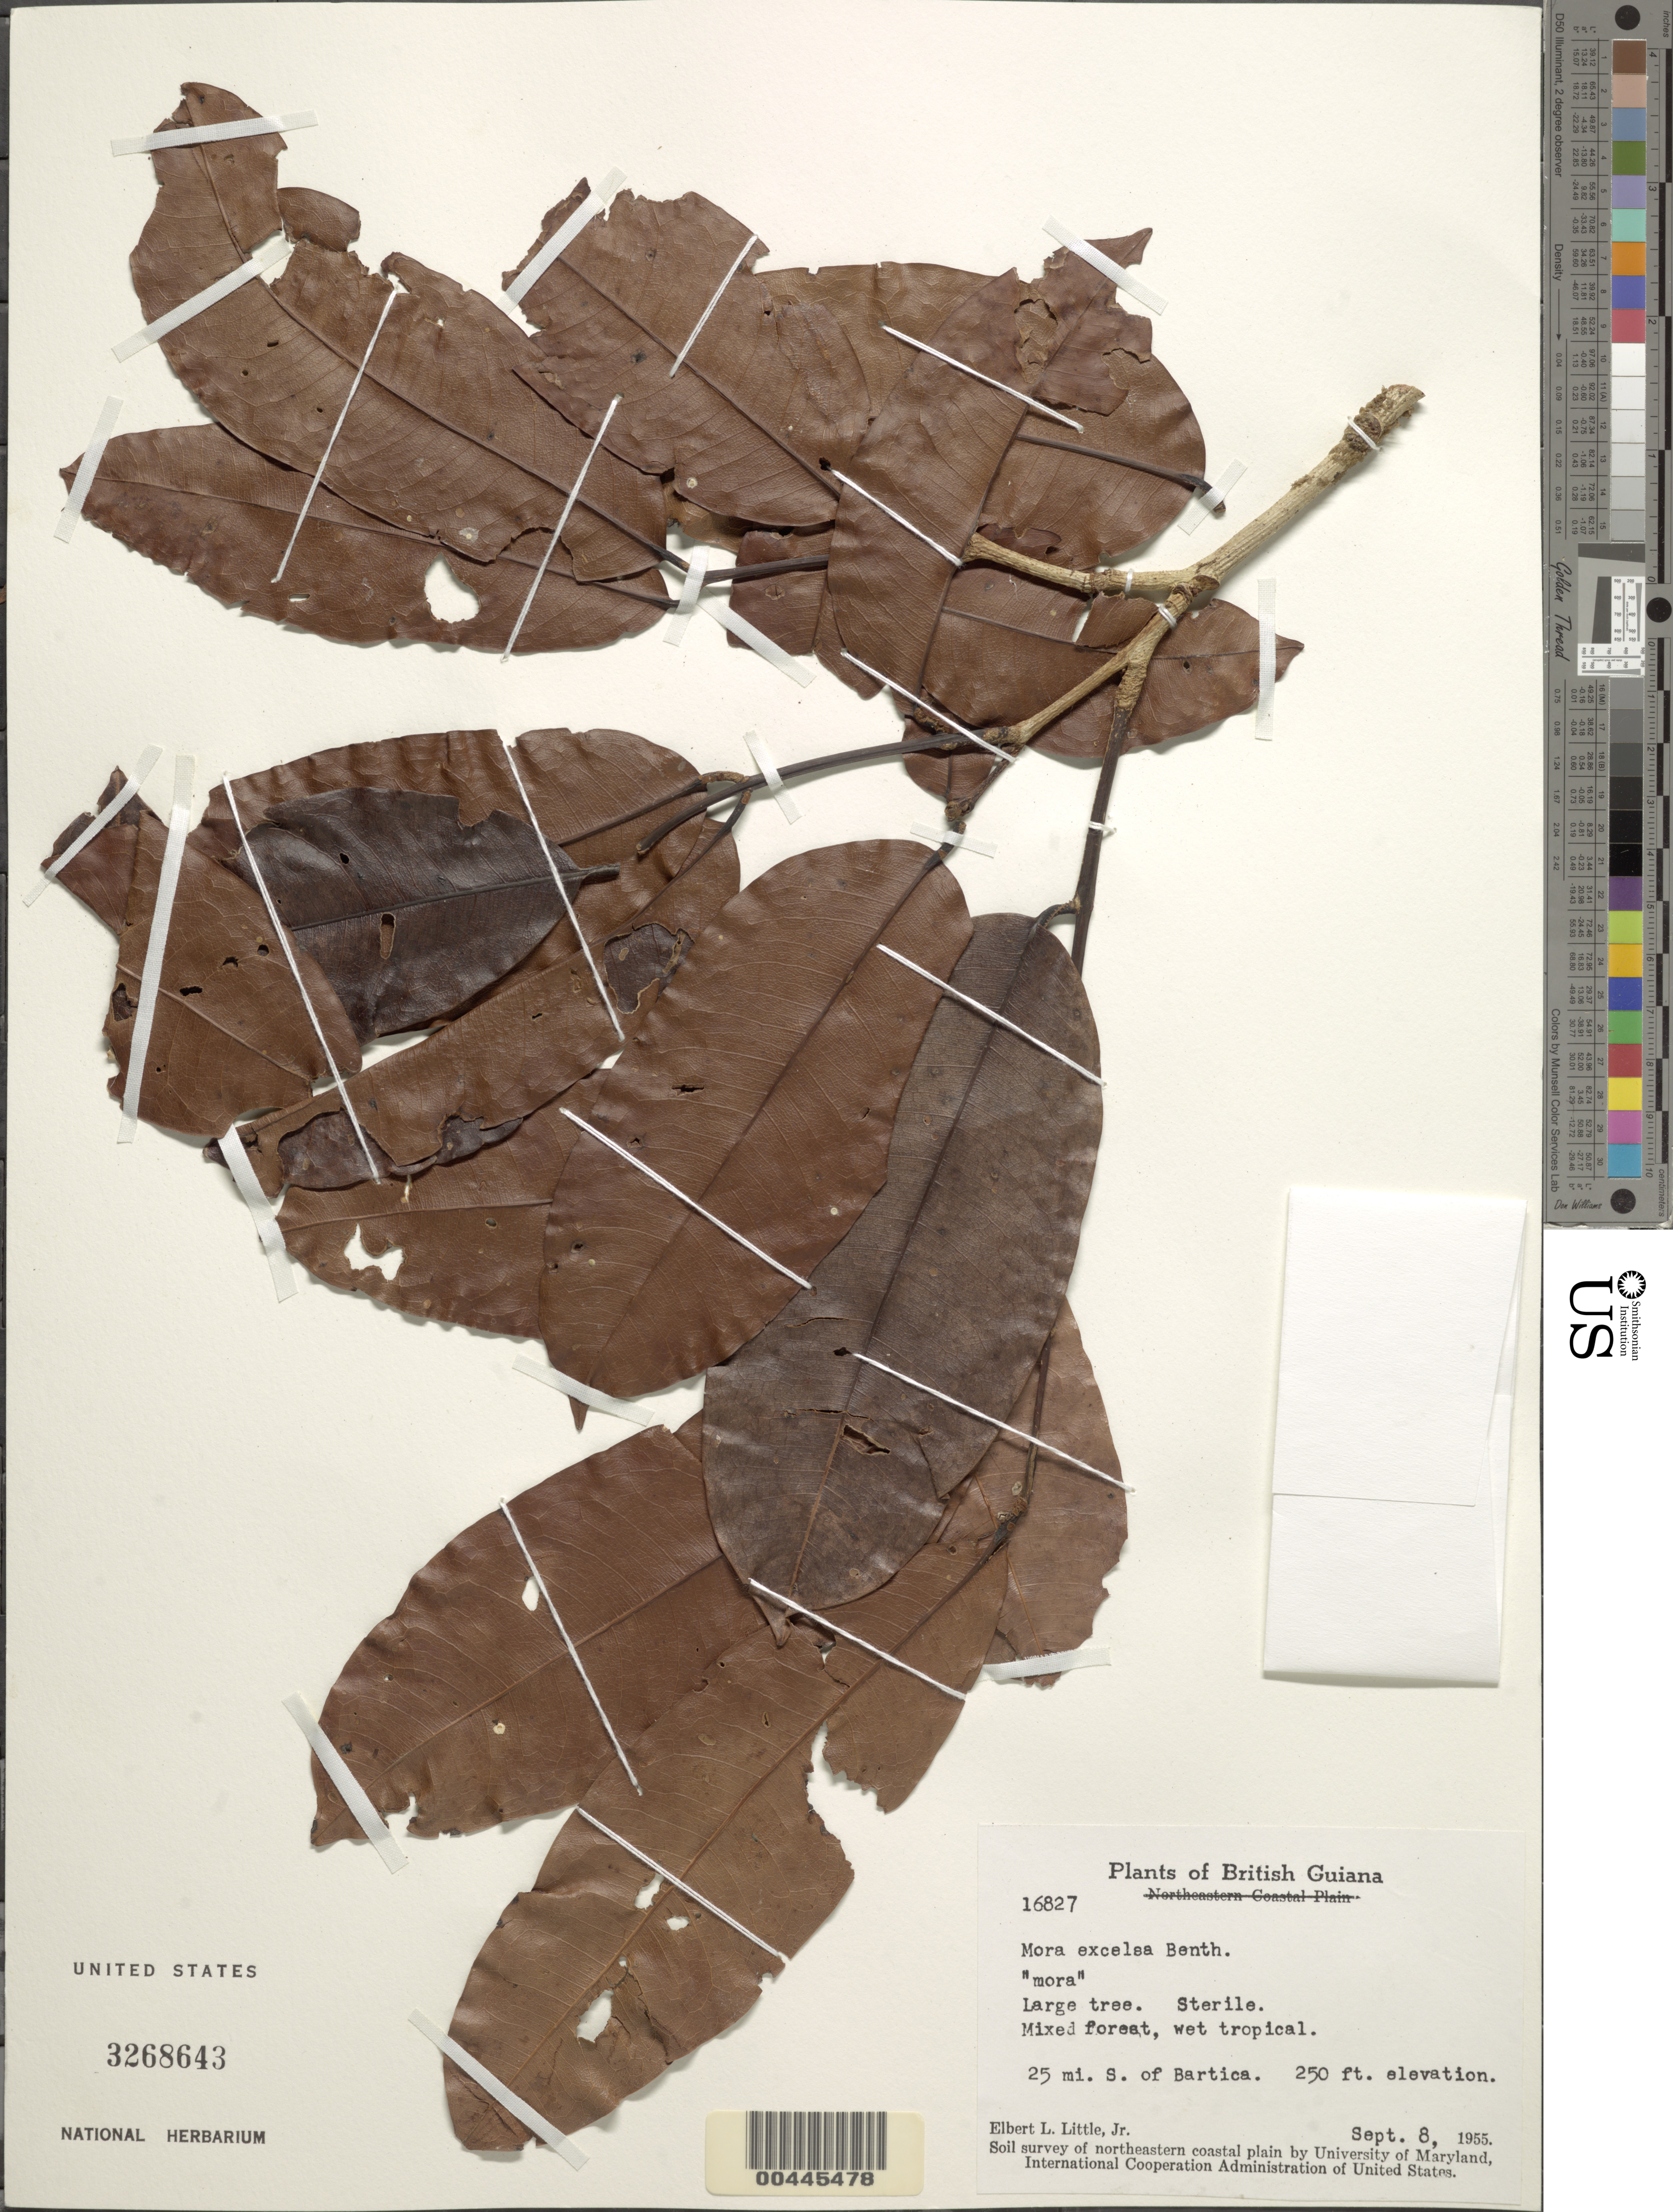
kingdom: Plantae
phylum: Tracheophyta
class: Magnoliopsida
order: Fabales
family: Fabaceae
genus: Mora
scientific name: Mora excelsa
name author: Benth.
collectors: E. L. Little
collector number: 16827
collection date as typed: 08 Sep 1955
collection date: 1955-09-08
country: Guyana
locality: S of bartica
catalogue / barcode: US 3268643